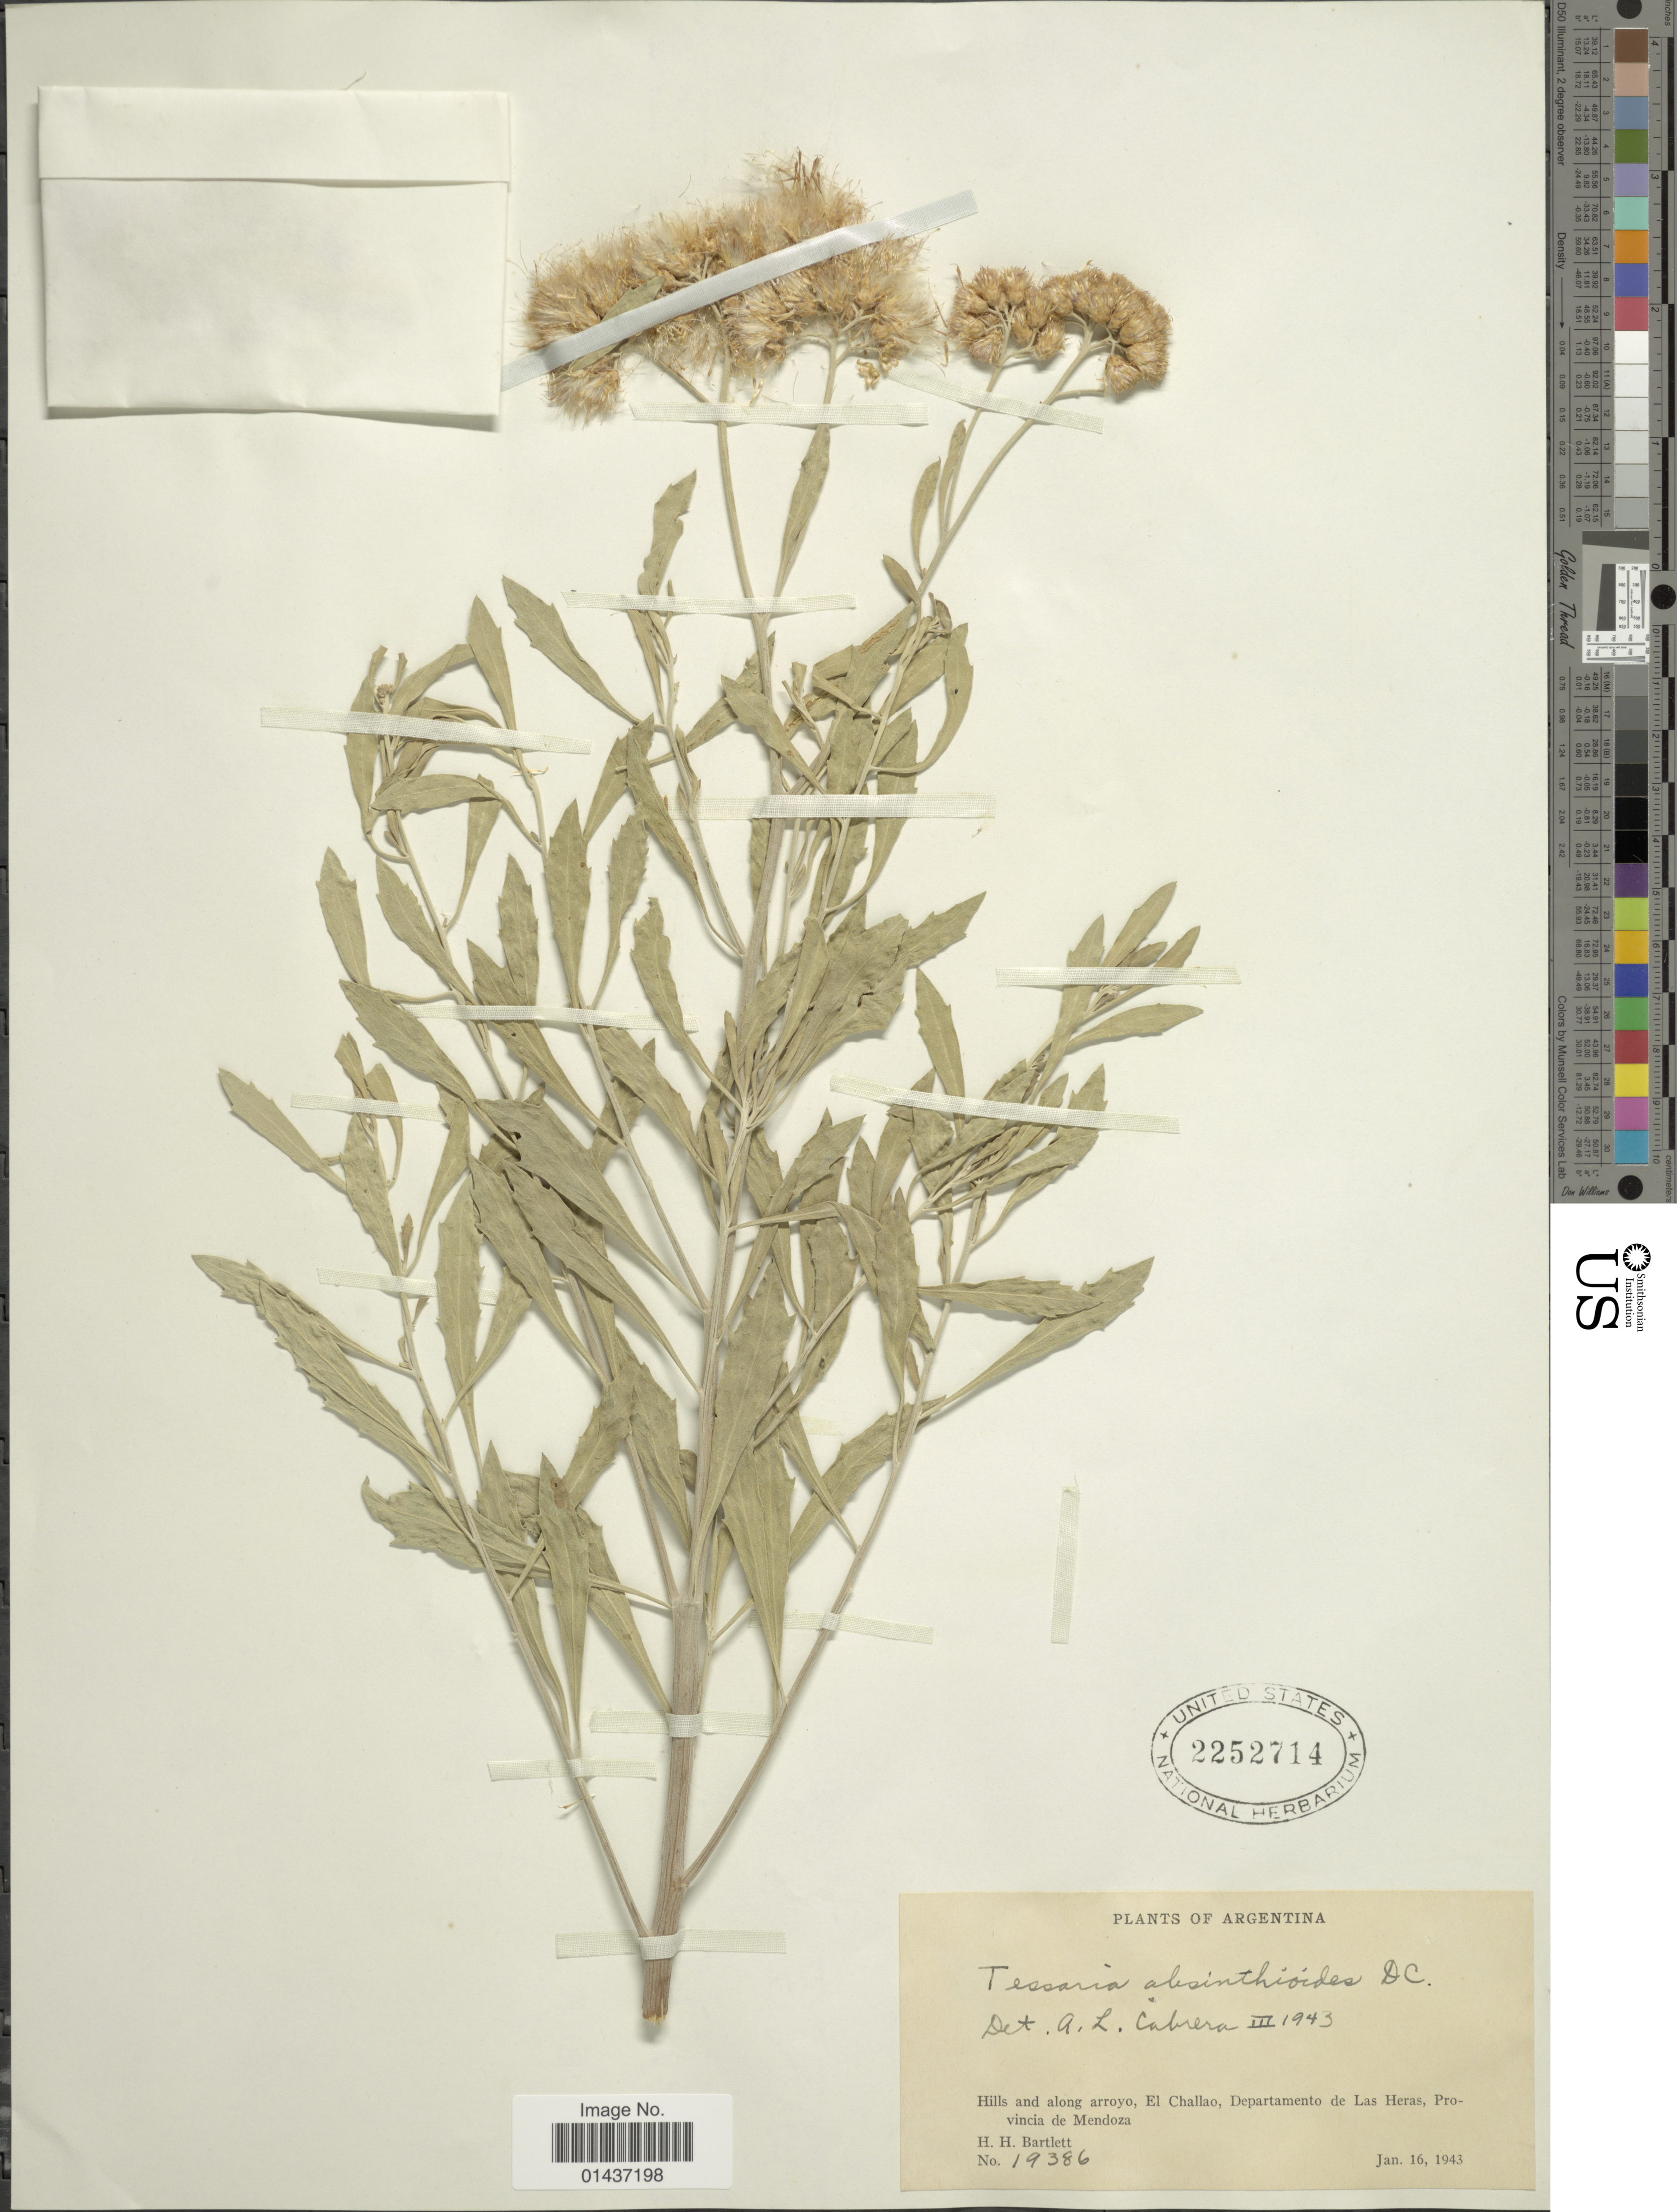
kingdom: Plantae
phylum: Tracheophyta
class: Magnoliopsida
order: Asterales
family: Asteraceae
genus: Tessaria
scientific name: Tessaria absinthioides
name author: (Hook. & Arn.) DC.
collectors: H. H. Bartlett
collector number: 19386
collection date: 1943-01-16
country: Argentina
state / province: Mendoza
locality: Hills and along arroyo, El Challao, Departamento de Las Heras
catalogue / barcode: US 2252714